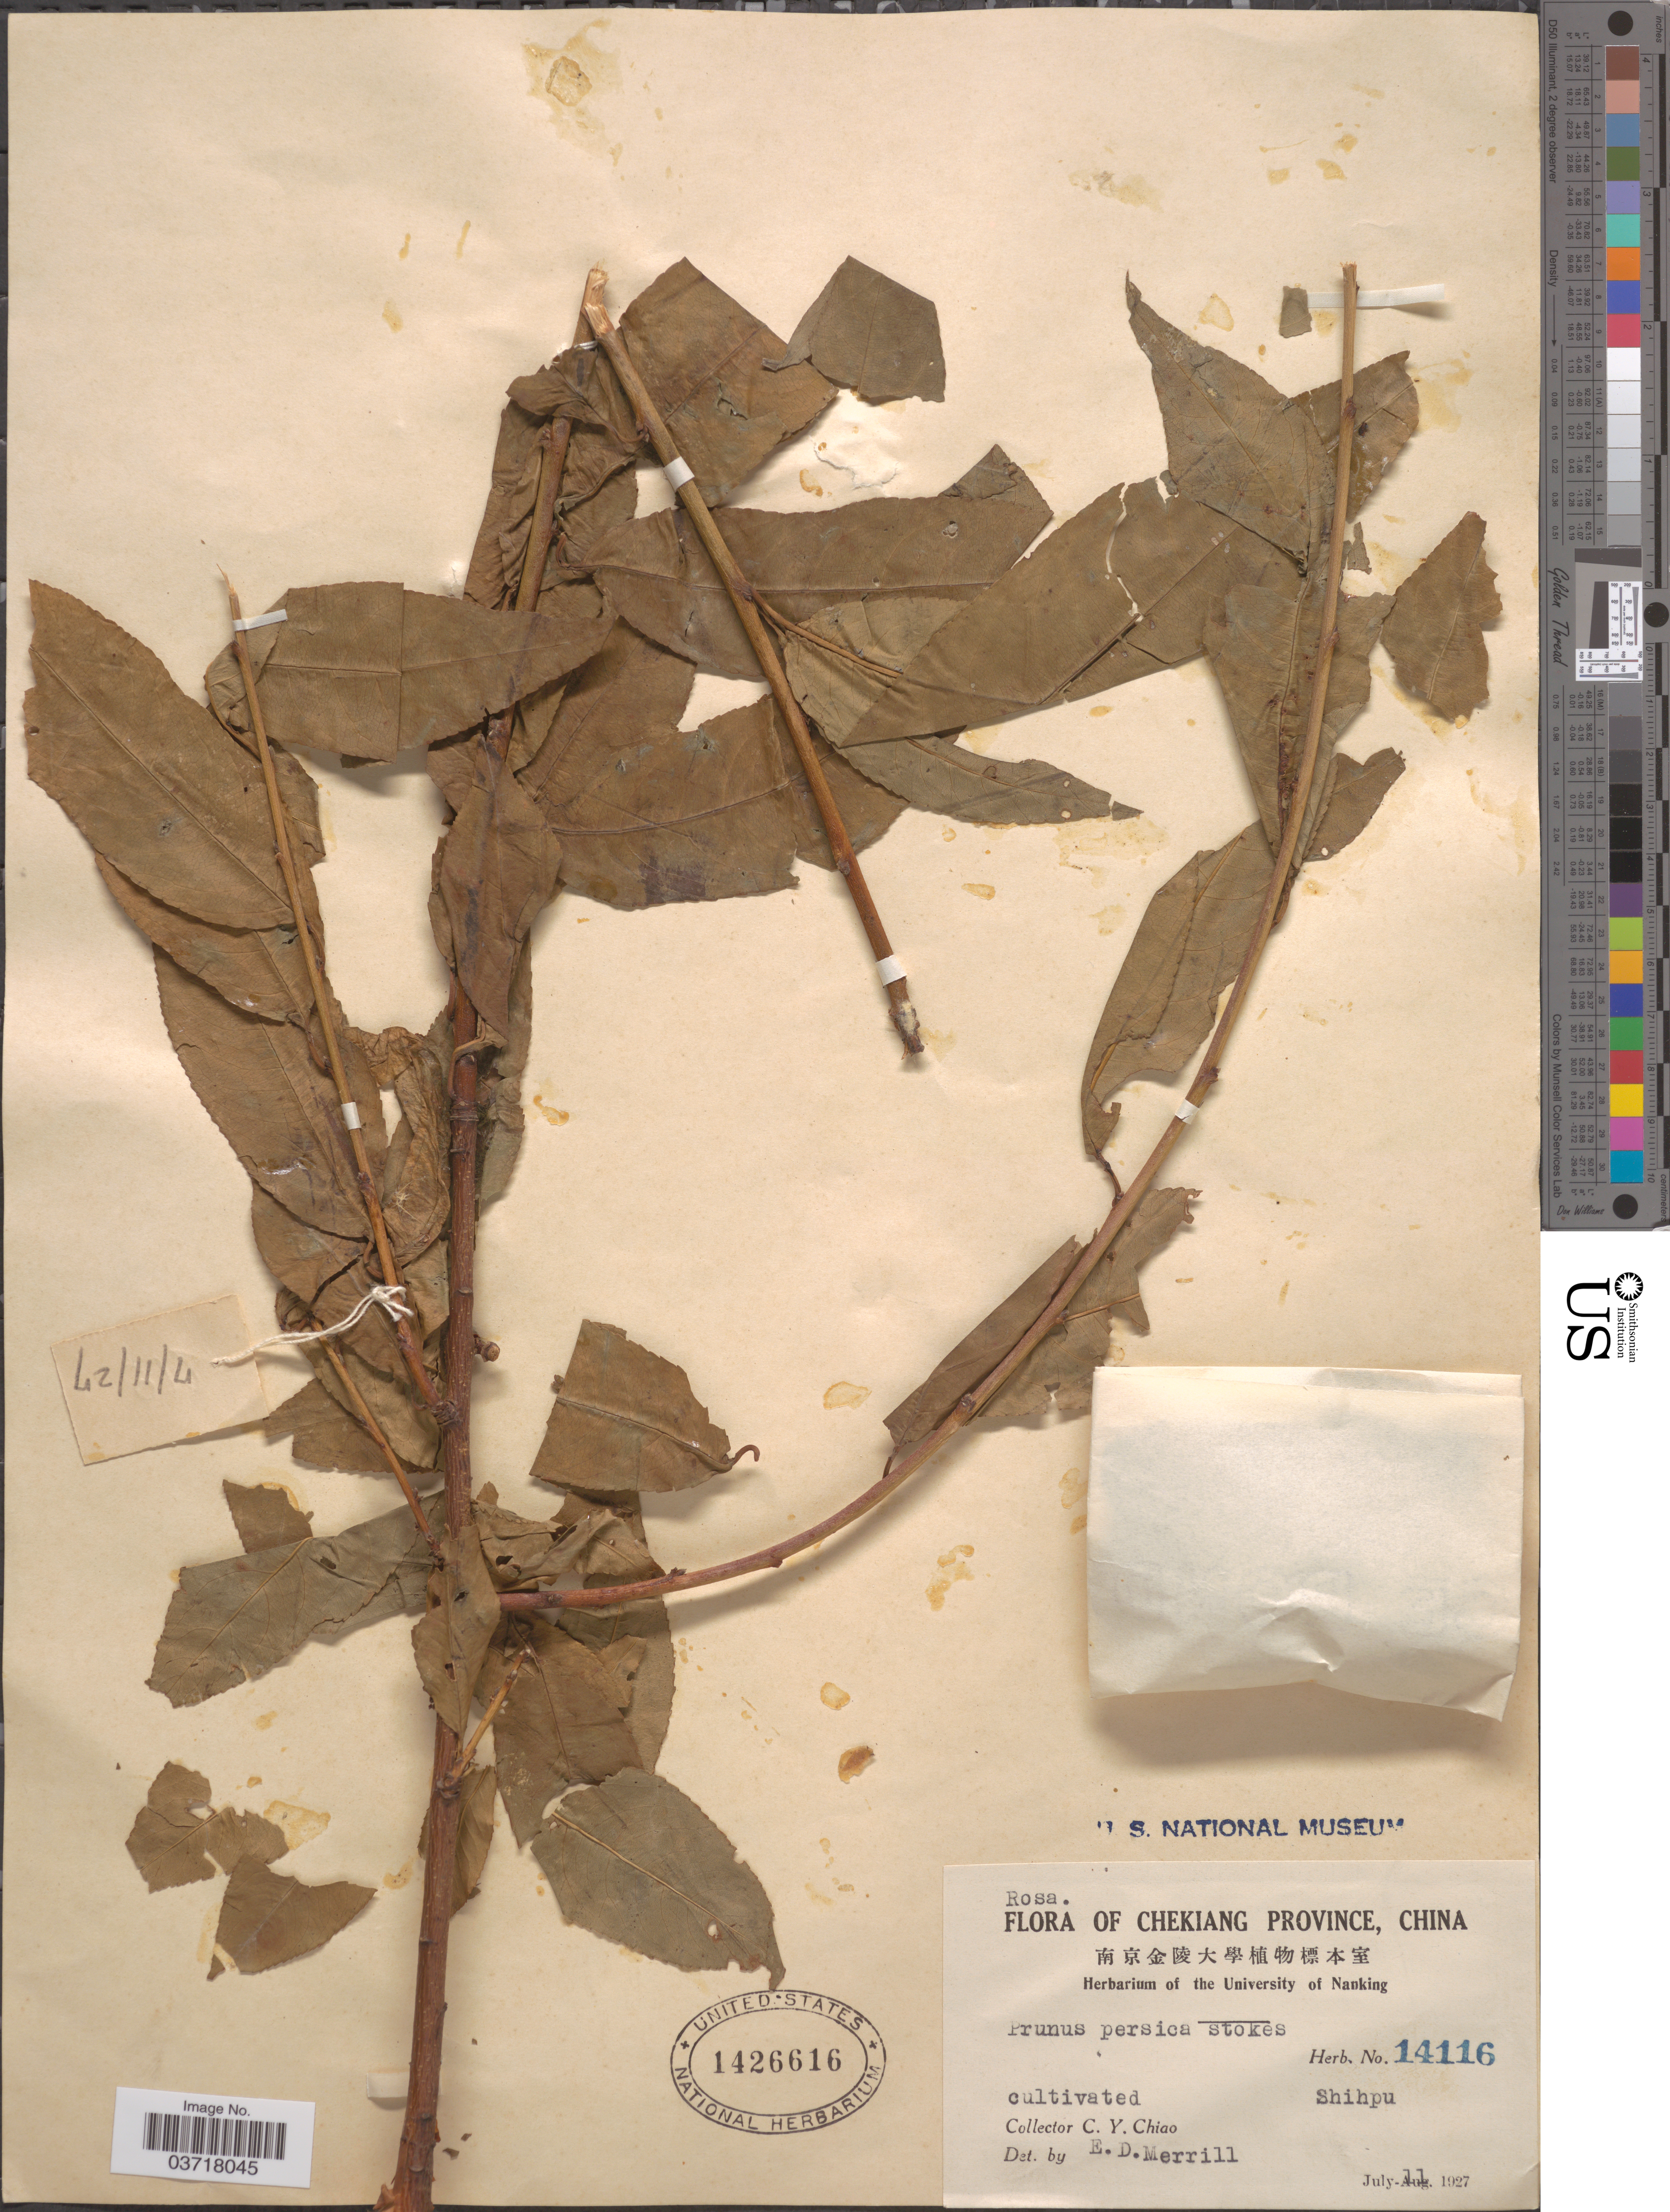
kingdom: Plantae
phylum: Tracheophyta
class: Magnoliopsida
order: Rosales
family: Rosaceae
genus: Prunus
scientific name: Prunus persica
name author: (L.) Batsch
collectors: C. Y. Chiao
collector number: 14116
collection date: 1927-07-11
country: China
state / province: Zhejiang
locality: Chekiang Province. Shihpu.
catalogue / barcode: US 1426616